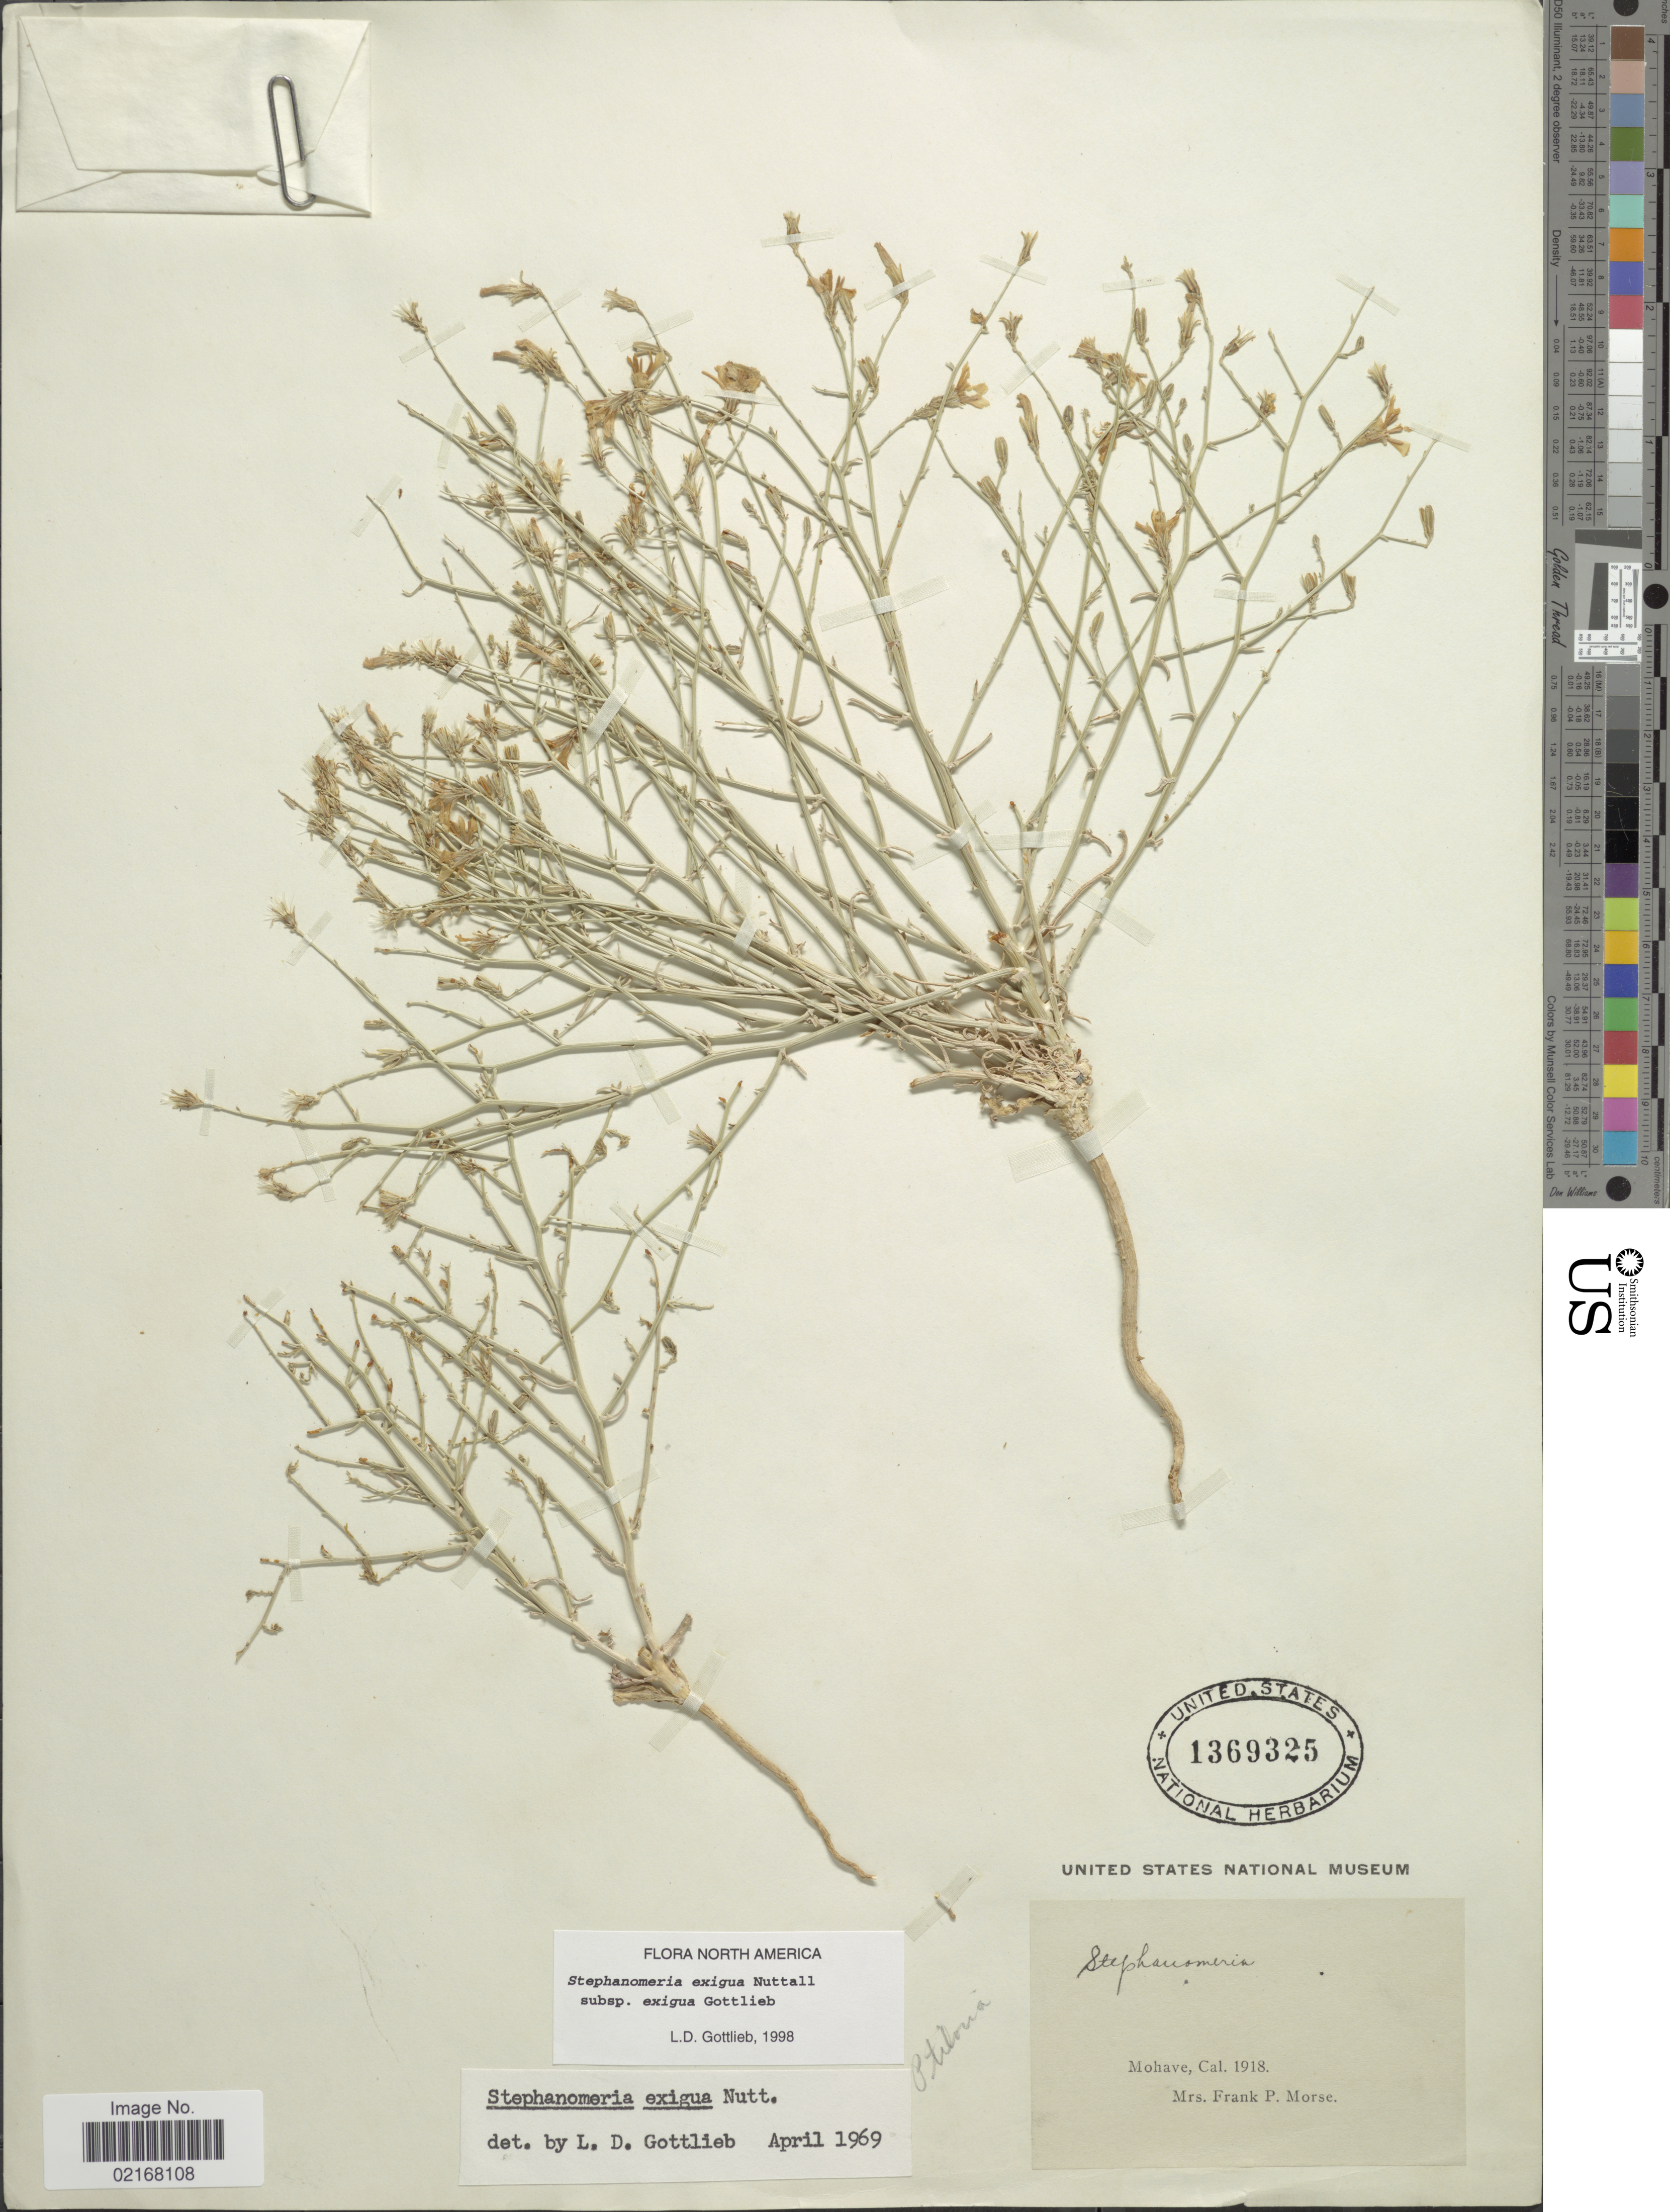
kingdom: Plantae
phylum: Tracheophyta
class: Magnoliopsida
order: Asterales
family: Asteraceae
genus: Stephanomeria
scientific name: Stephanomeria exigua subsp. exigua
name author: Nutt.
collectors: F. Morse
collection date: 1918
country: United States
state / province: California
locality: Mohave.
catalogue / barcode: US 1369325